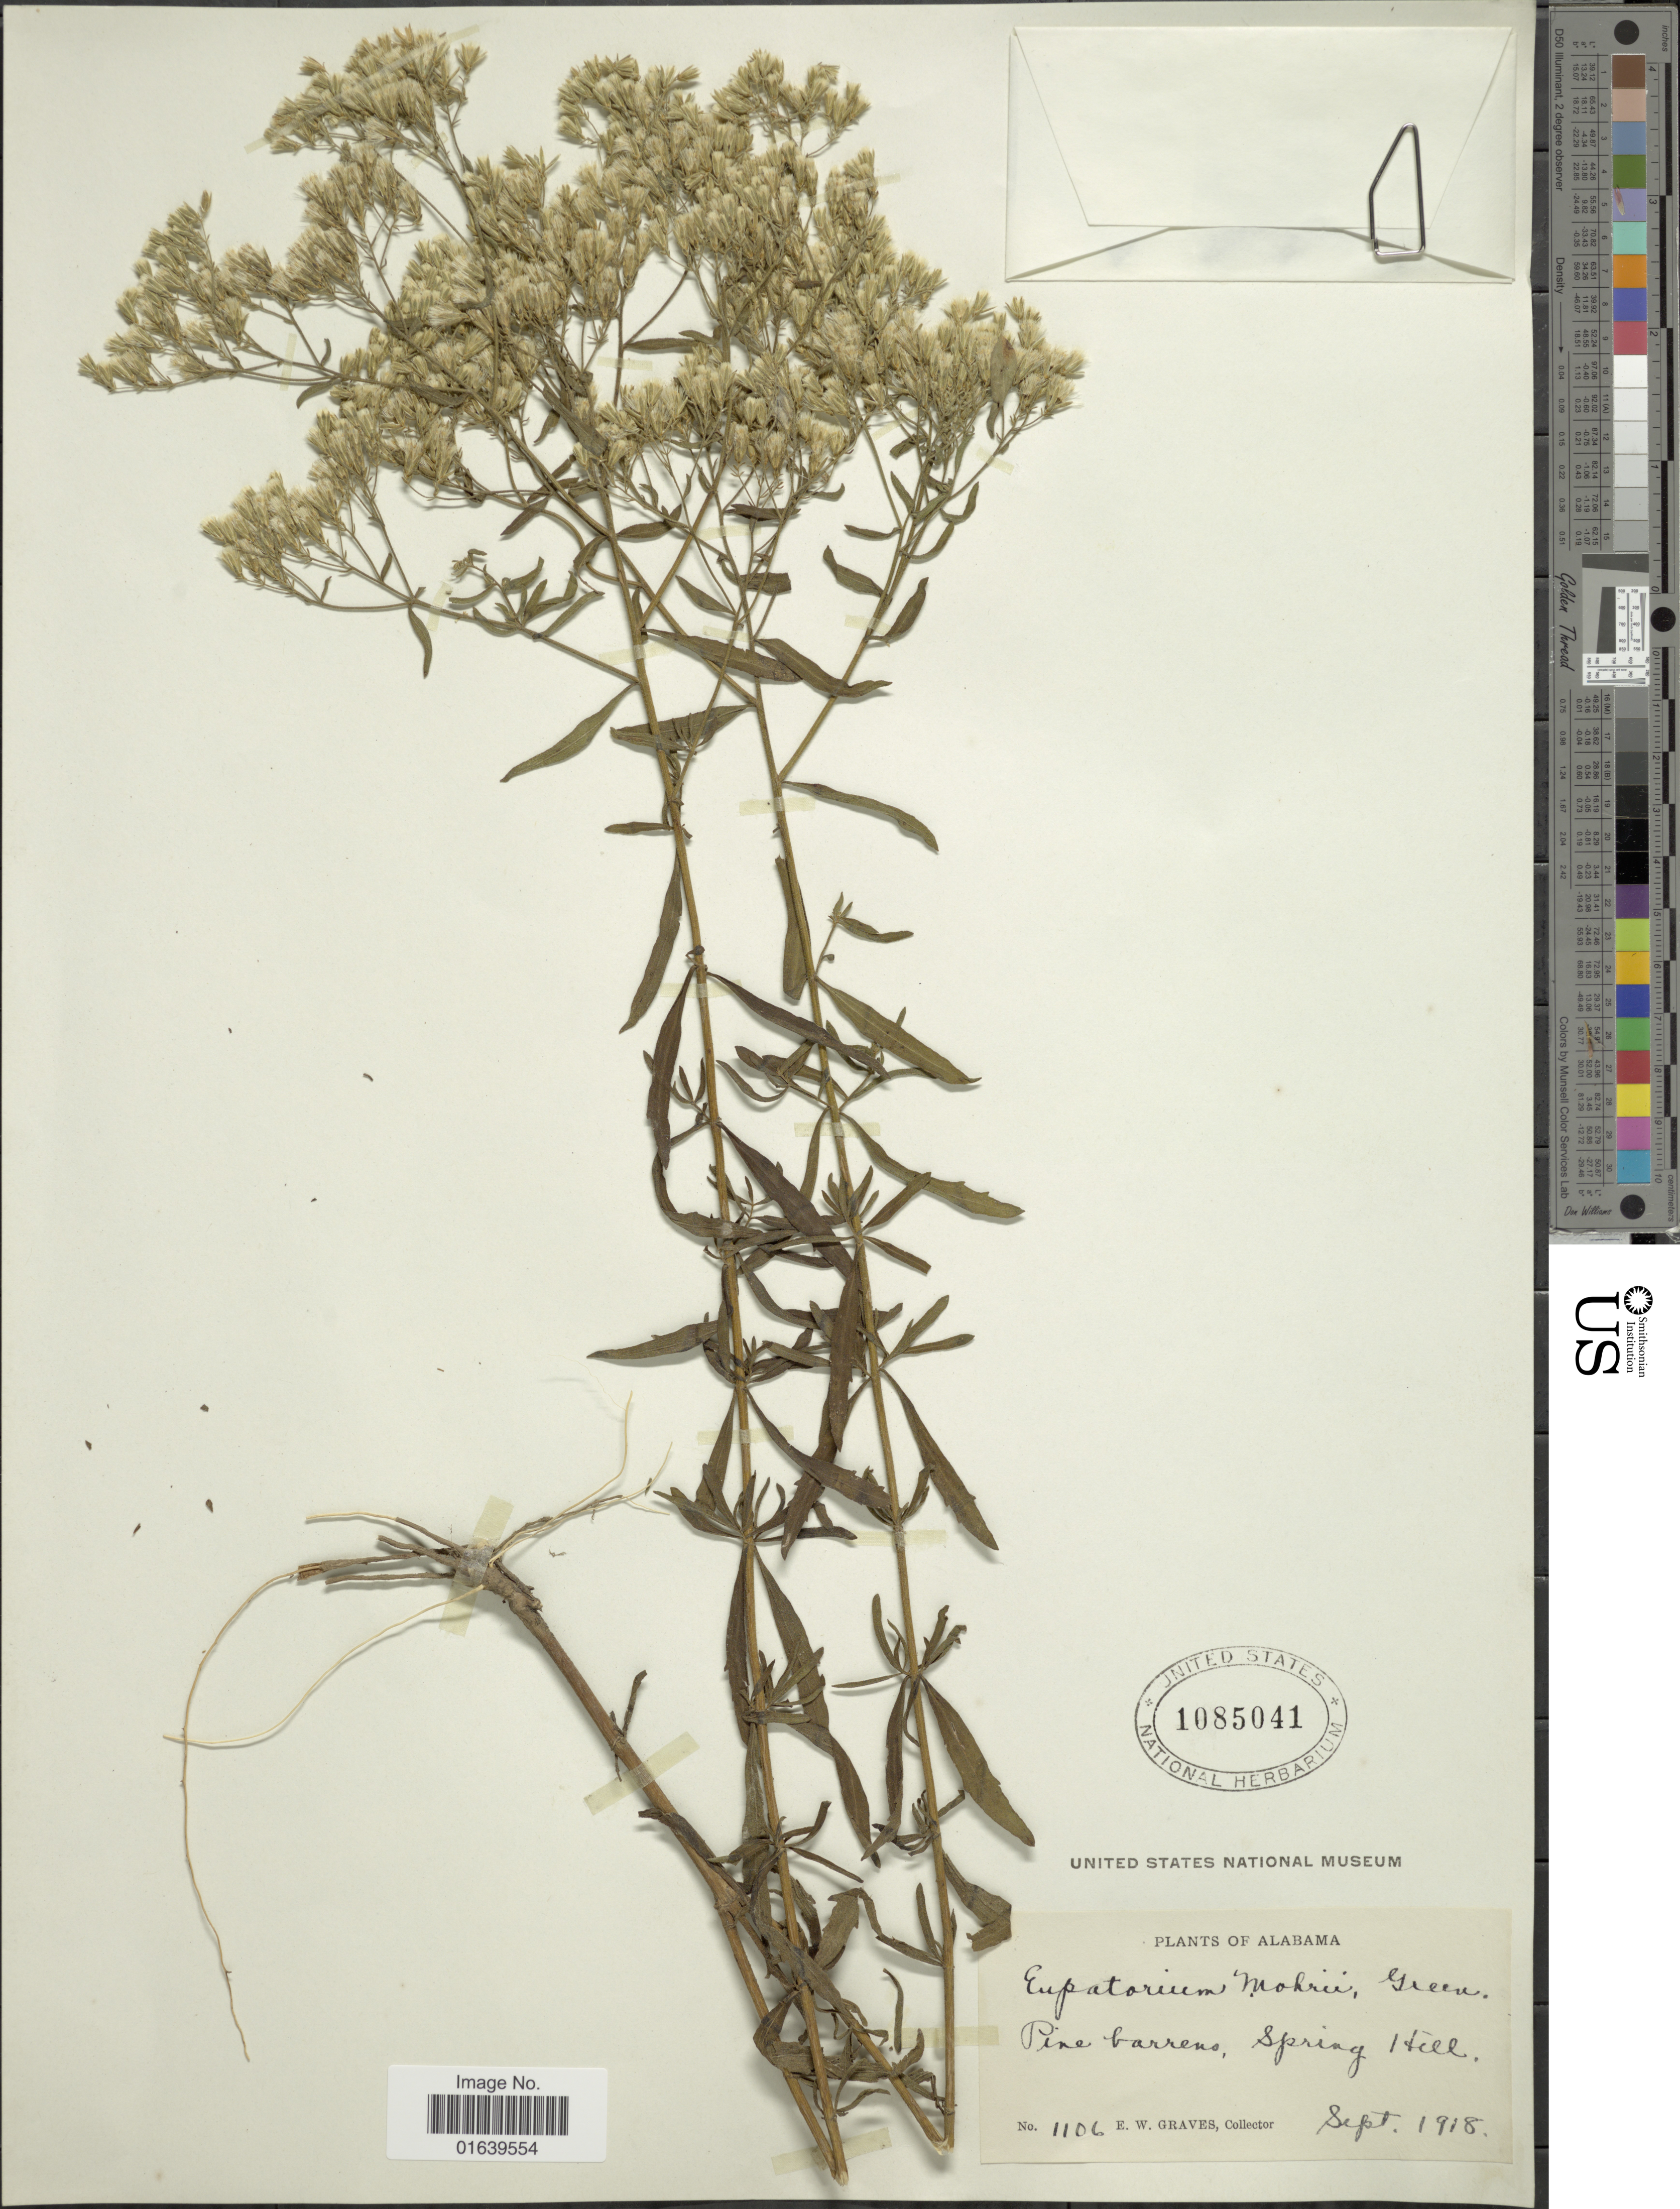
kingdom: Plantae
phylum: Tracheophyta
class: Magnoliopsida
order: Asterales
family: Asteraceae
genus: Eupatorium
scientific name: Eupatorium mohrii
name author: Greene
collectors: E. Graves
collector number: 1106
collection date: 1918-09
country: United States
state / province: Alabama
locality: Pine barrens, Spring Hill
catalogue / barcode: US 1085041